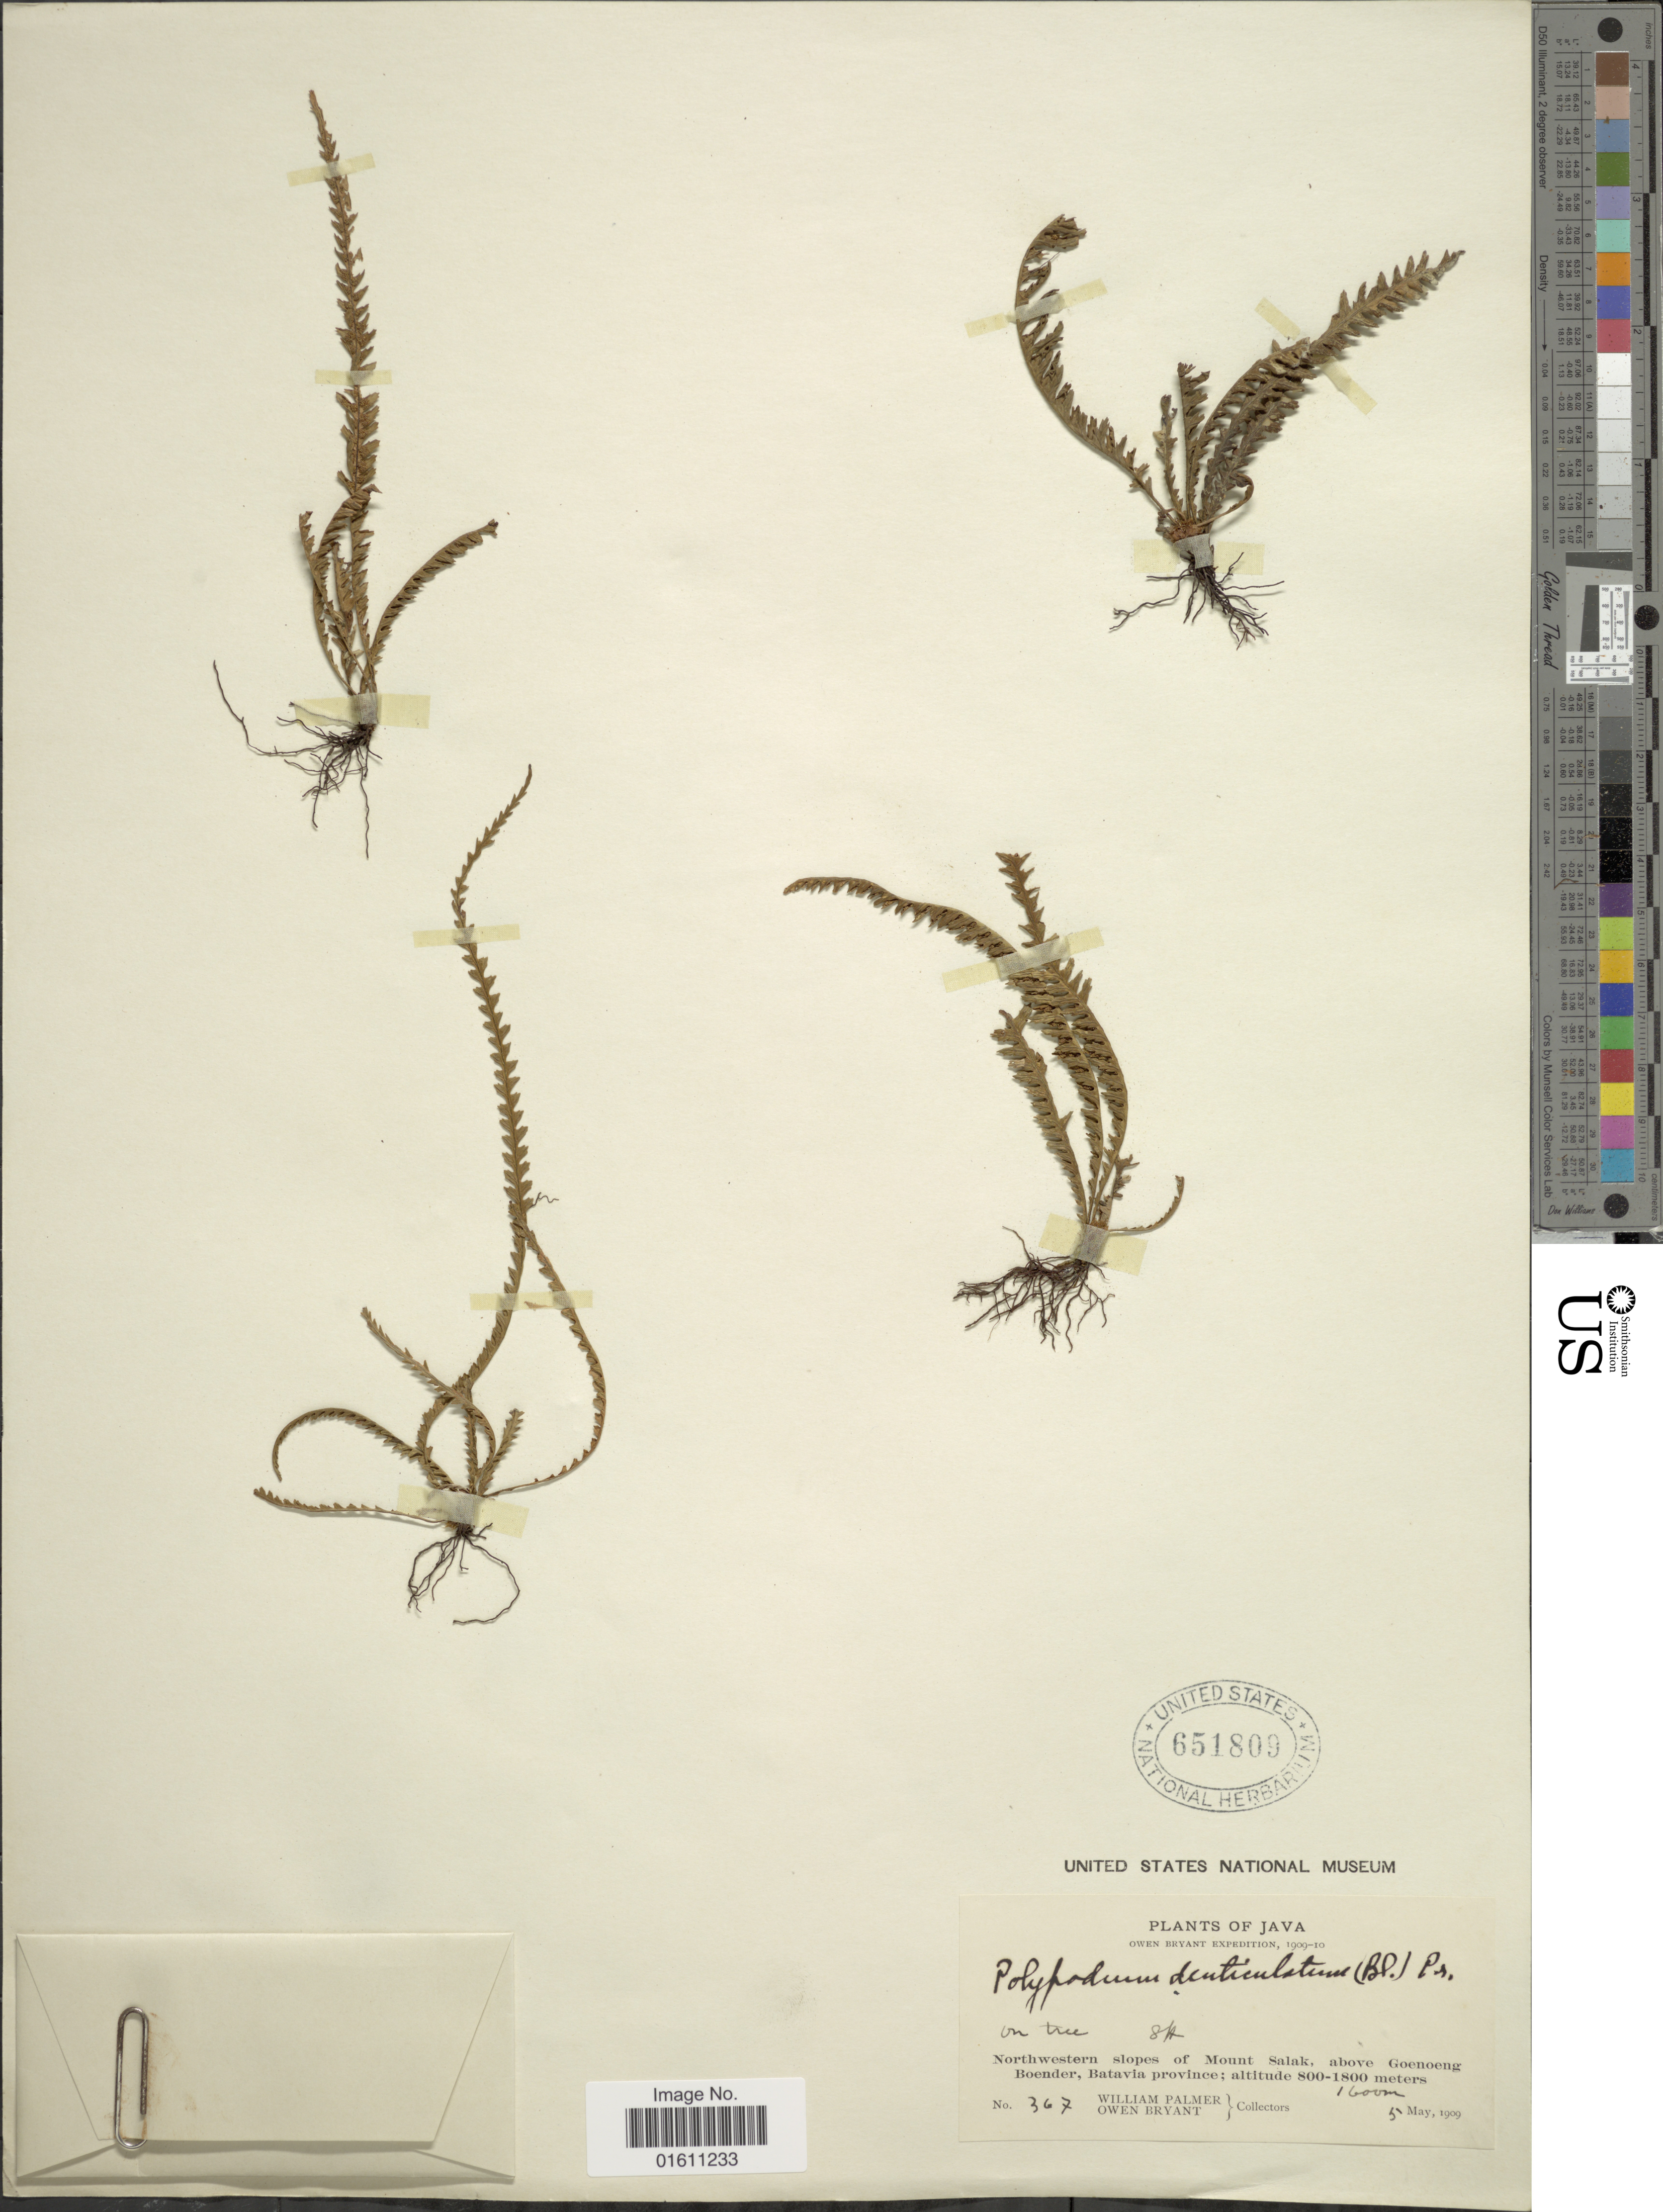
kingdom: Plantae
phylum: Tracheophyta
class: Polypodiopsida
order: Polypodiales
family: Polypodiaceae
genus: Ctenopterella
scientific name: Ctenopterella denticulata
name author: (Blume) Parris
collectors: W. Palmer & O. Bryant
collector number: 367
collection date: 1909-05-05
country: Indonesia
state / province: Java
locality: Java, northwestern slopes of Mount Salakm aboive Goenoeng Boender, Batavia province.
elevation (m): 1600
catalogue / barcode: US 651809